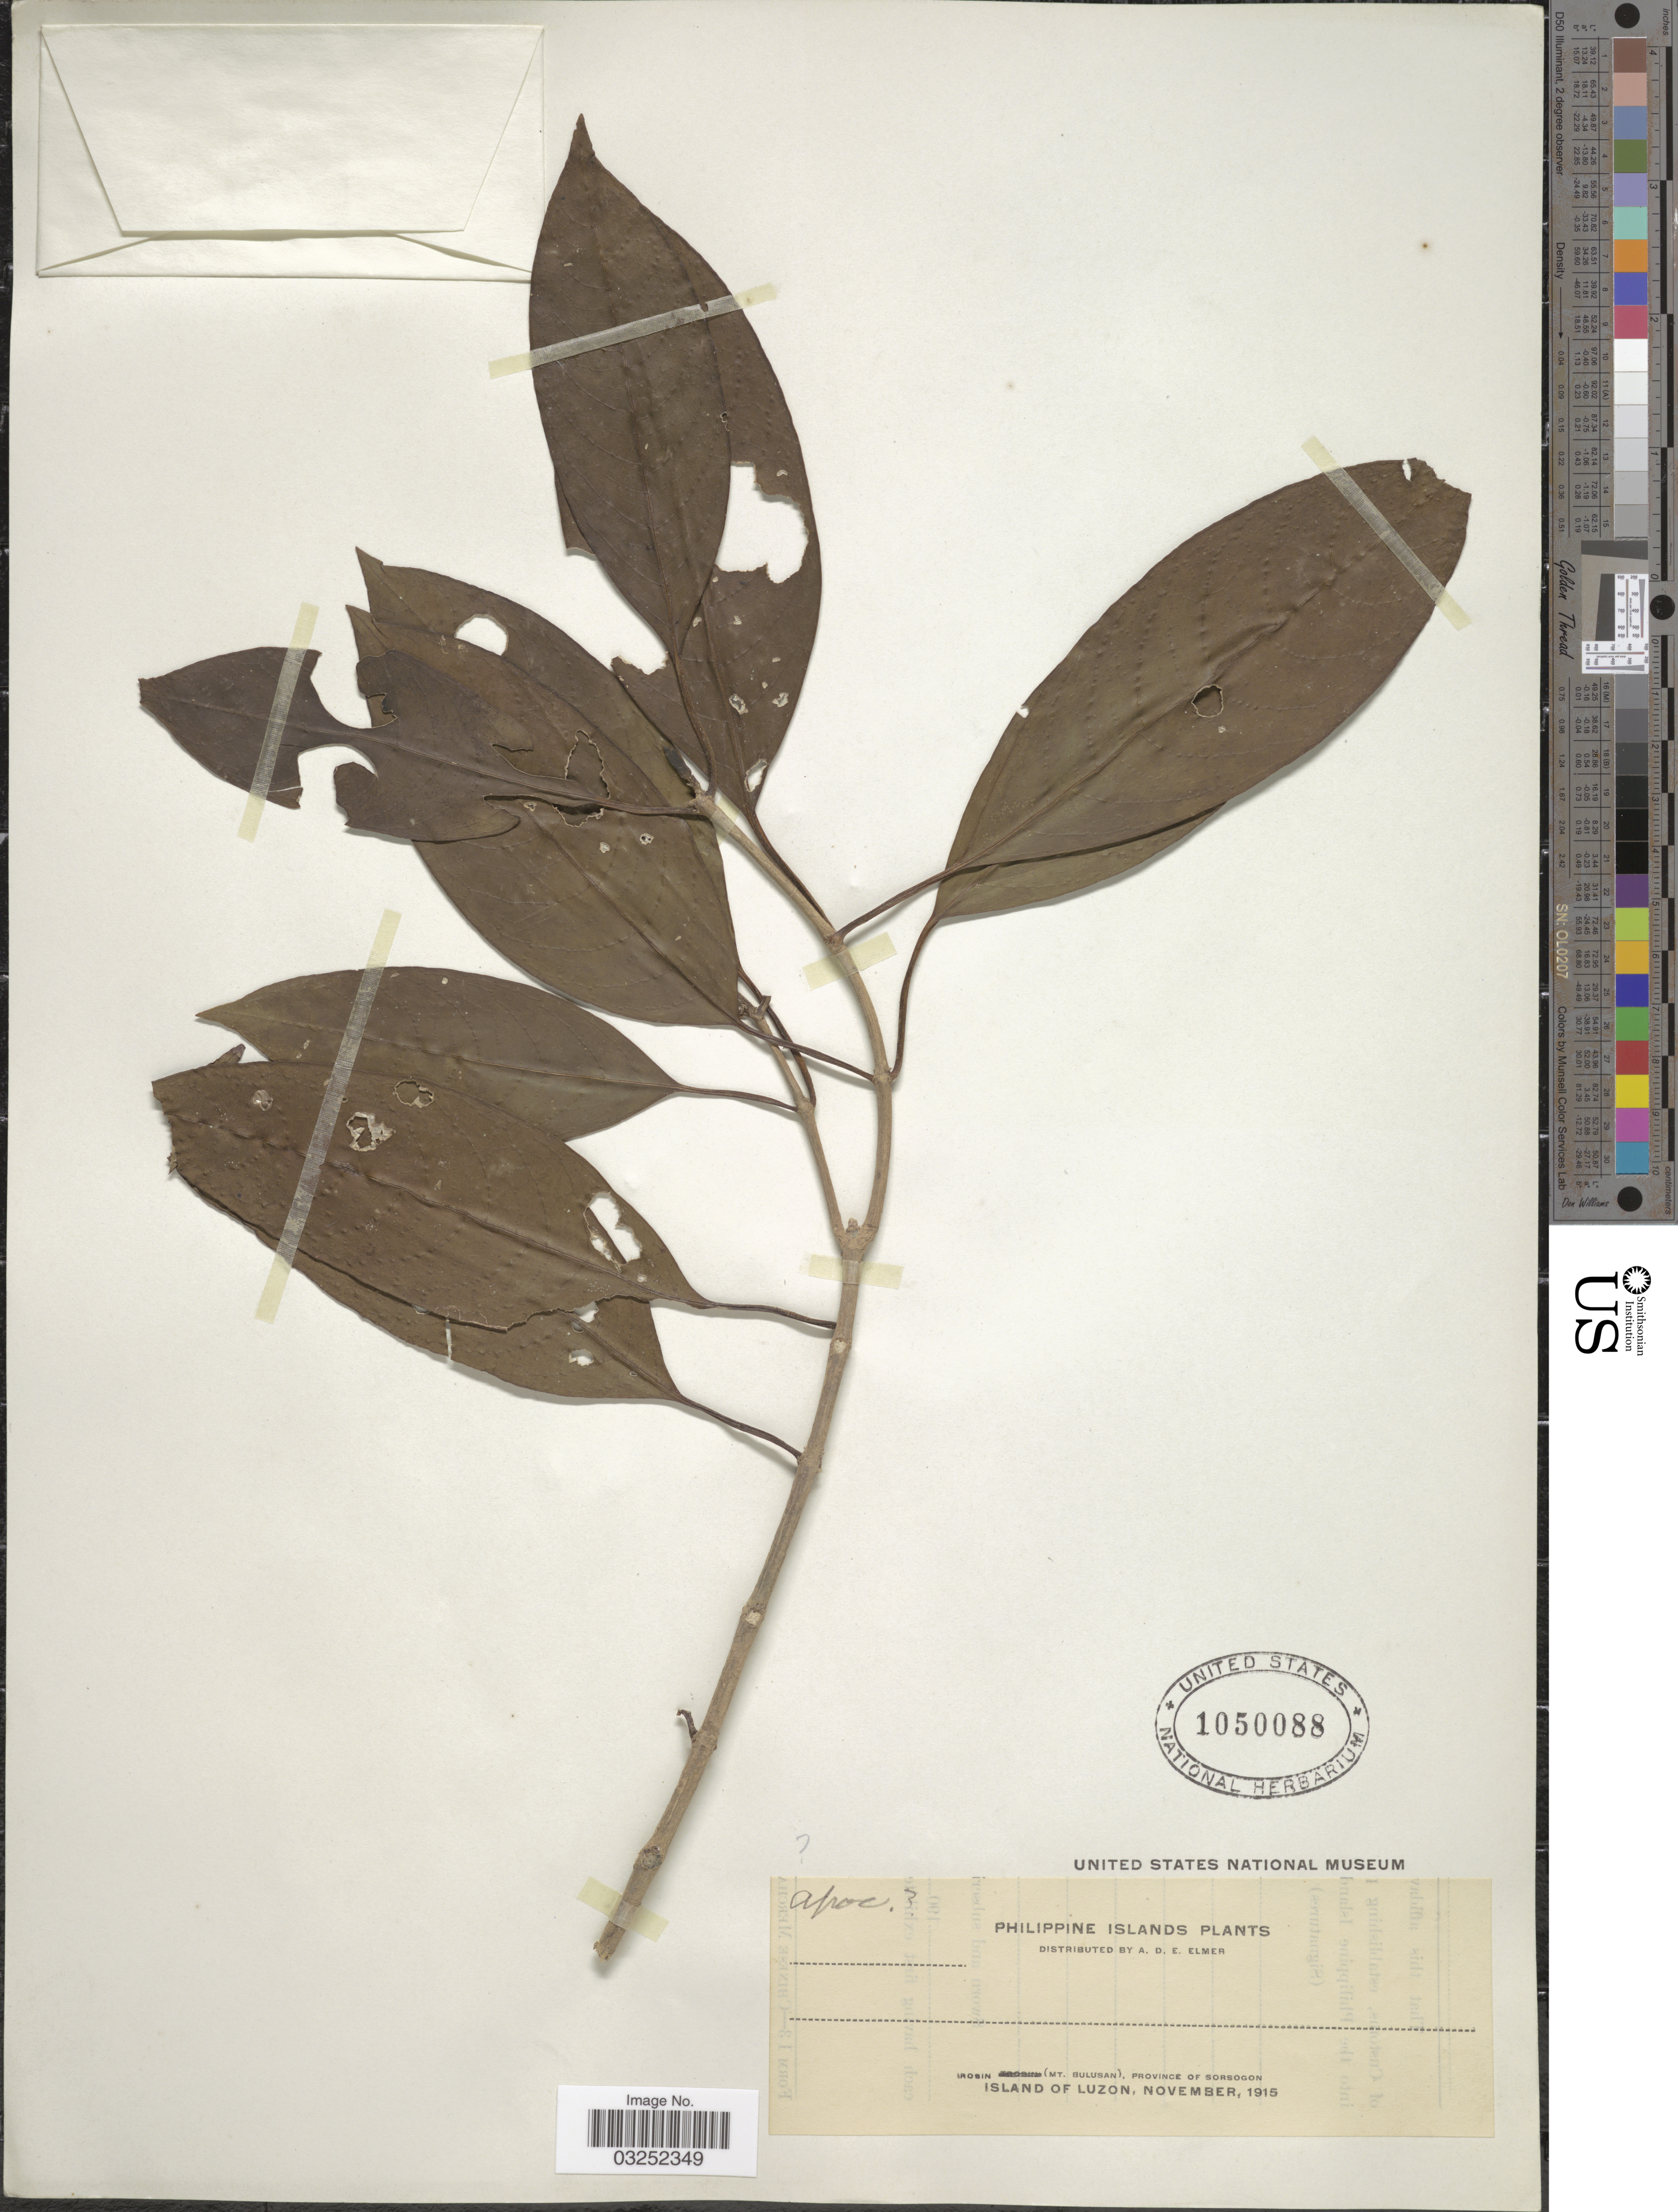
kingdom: Plantae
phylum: Tracheophyta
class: Magnoliopsida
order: Gentianales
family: Apocynaceae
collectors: A. D. E. Elmer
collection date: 1915-11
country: Philippines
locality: Irosin (Mt. Bulusan), Province of Sorsogon, Island of Luzon.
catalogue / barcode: US 1050088